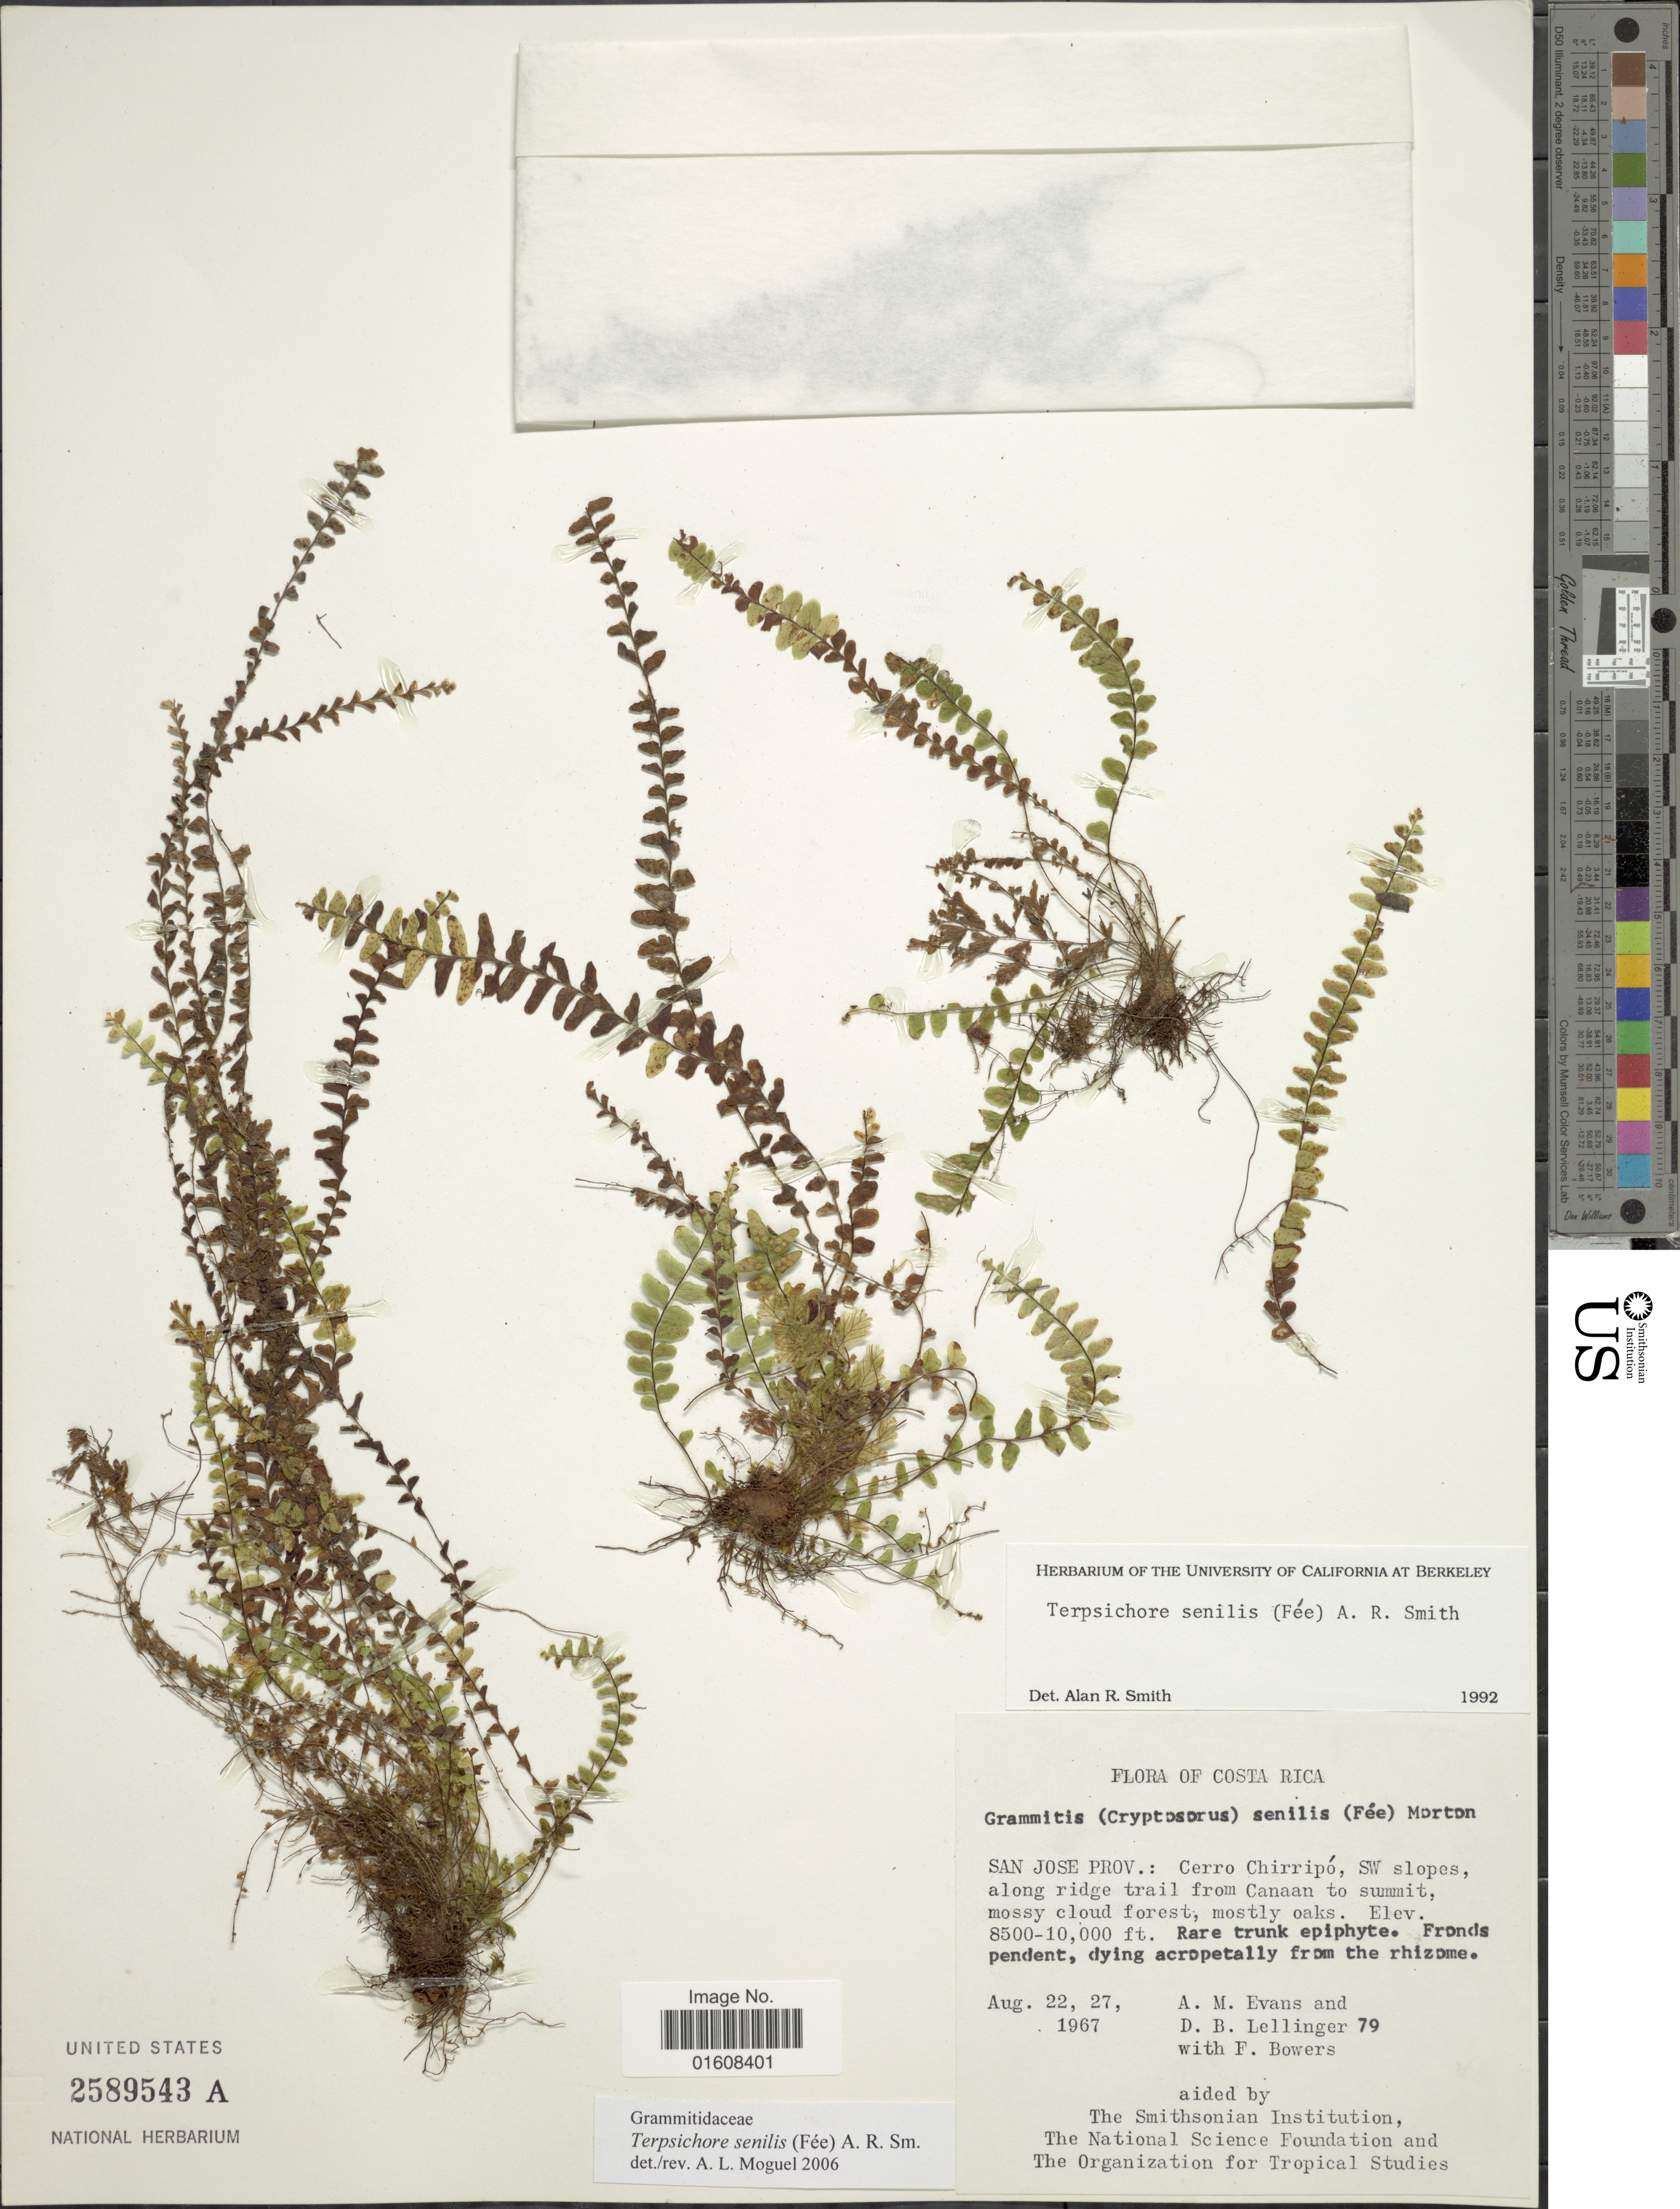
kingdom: Plantae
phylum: Tracheophyta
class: Polypodiopsida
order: Polypodiales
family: Polypodiaceae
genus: Alansmia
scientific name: Alansmia senilis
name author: (Fée) Moguel & M. Kessler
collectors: A. M. Evans, D. B. Lellinger & F. Bowers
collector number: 79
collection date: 1967-08-22/1967-08-27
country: Costa Rica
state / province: San José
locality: Cerro Chirripó, SW slopes, along ridge trail from Canaan to summit, mossy cloud forest, mostly oaks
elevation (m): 2591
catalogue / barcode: US 2589543A